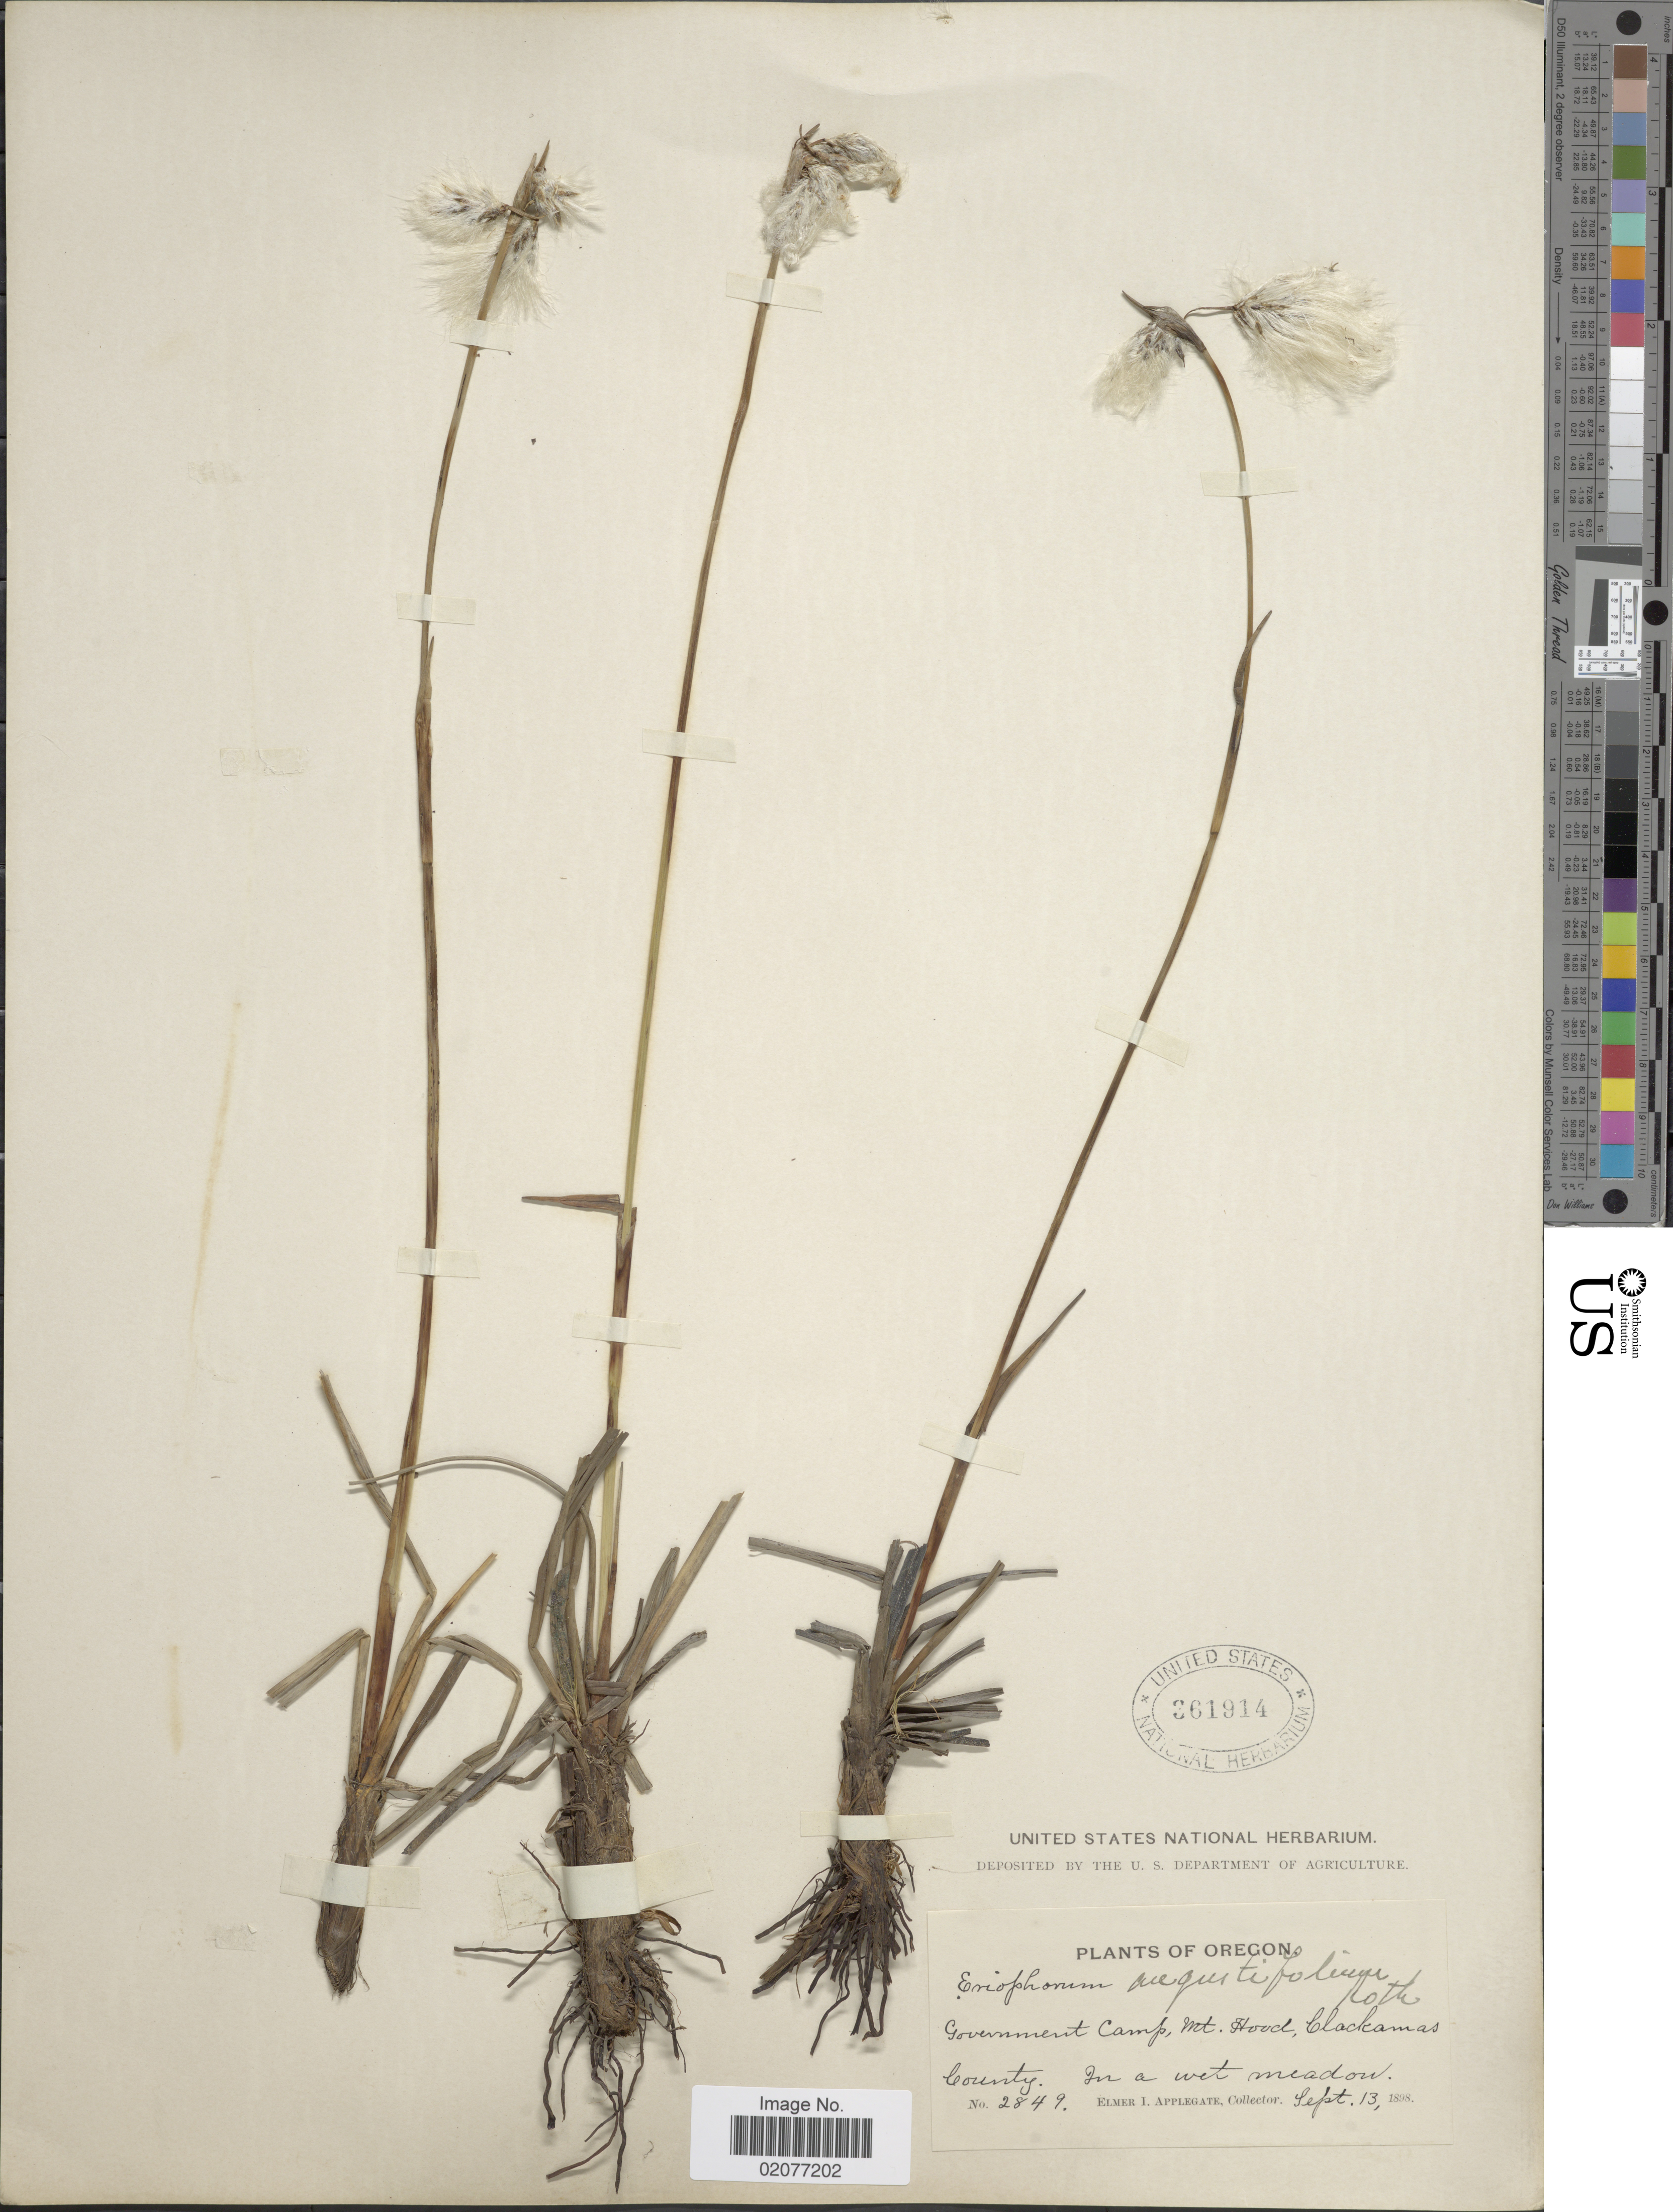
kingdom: Plantae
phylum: Tracheophyta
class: Liliopsida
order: Poales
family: Cyperaceae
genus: Eriophorum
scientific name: Eriophorum angustifolium subsp. angustifolium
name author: Honck.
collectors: E. I. Applegate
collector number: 2849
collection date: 1898-09-13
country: United States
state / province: Oregon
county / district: Clackamas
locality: Oregon, Government Camp, Mt. Hood, Clackamas County.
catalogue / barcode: US 361914